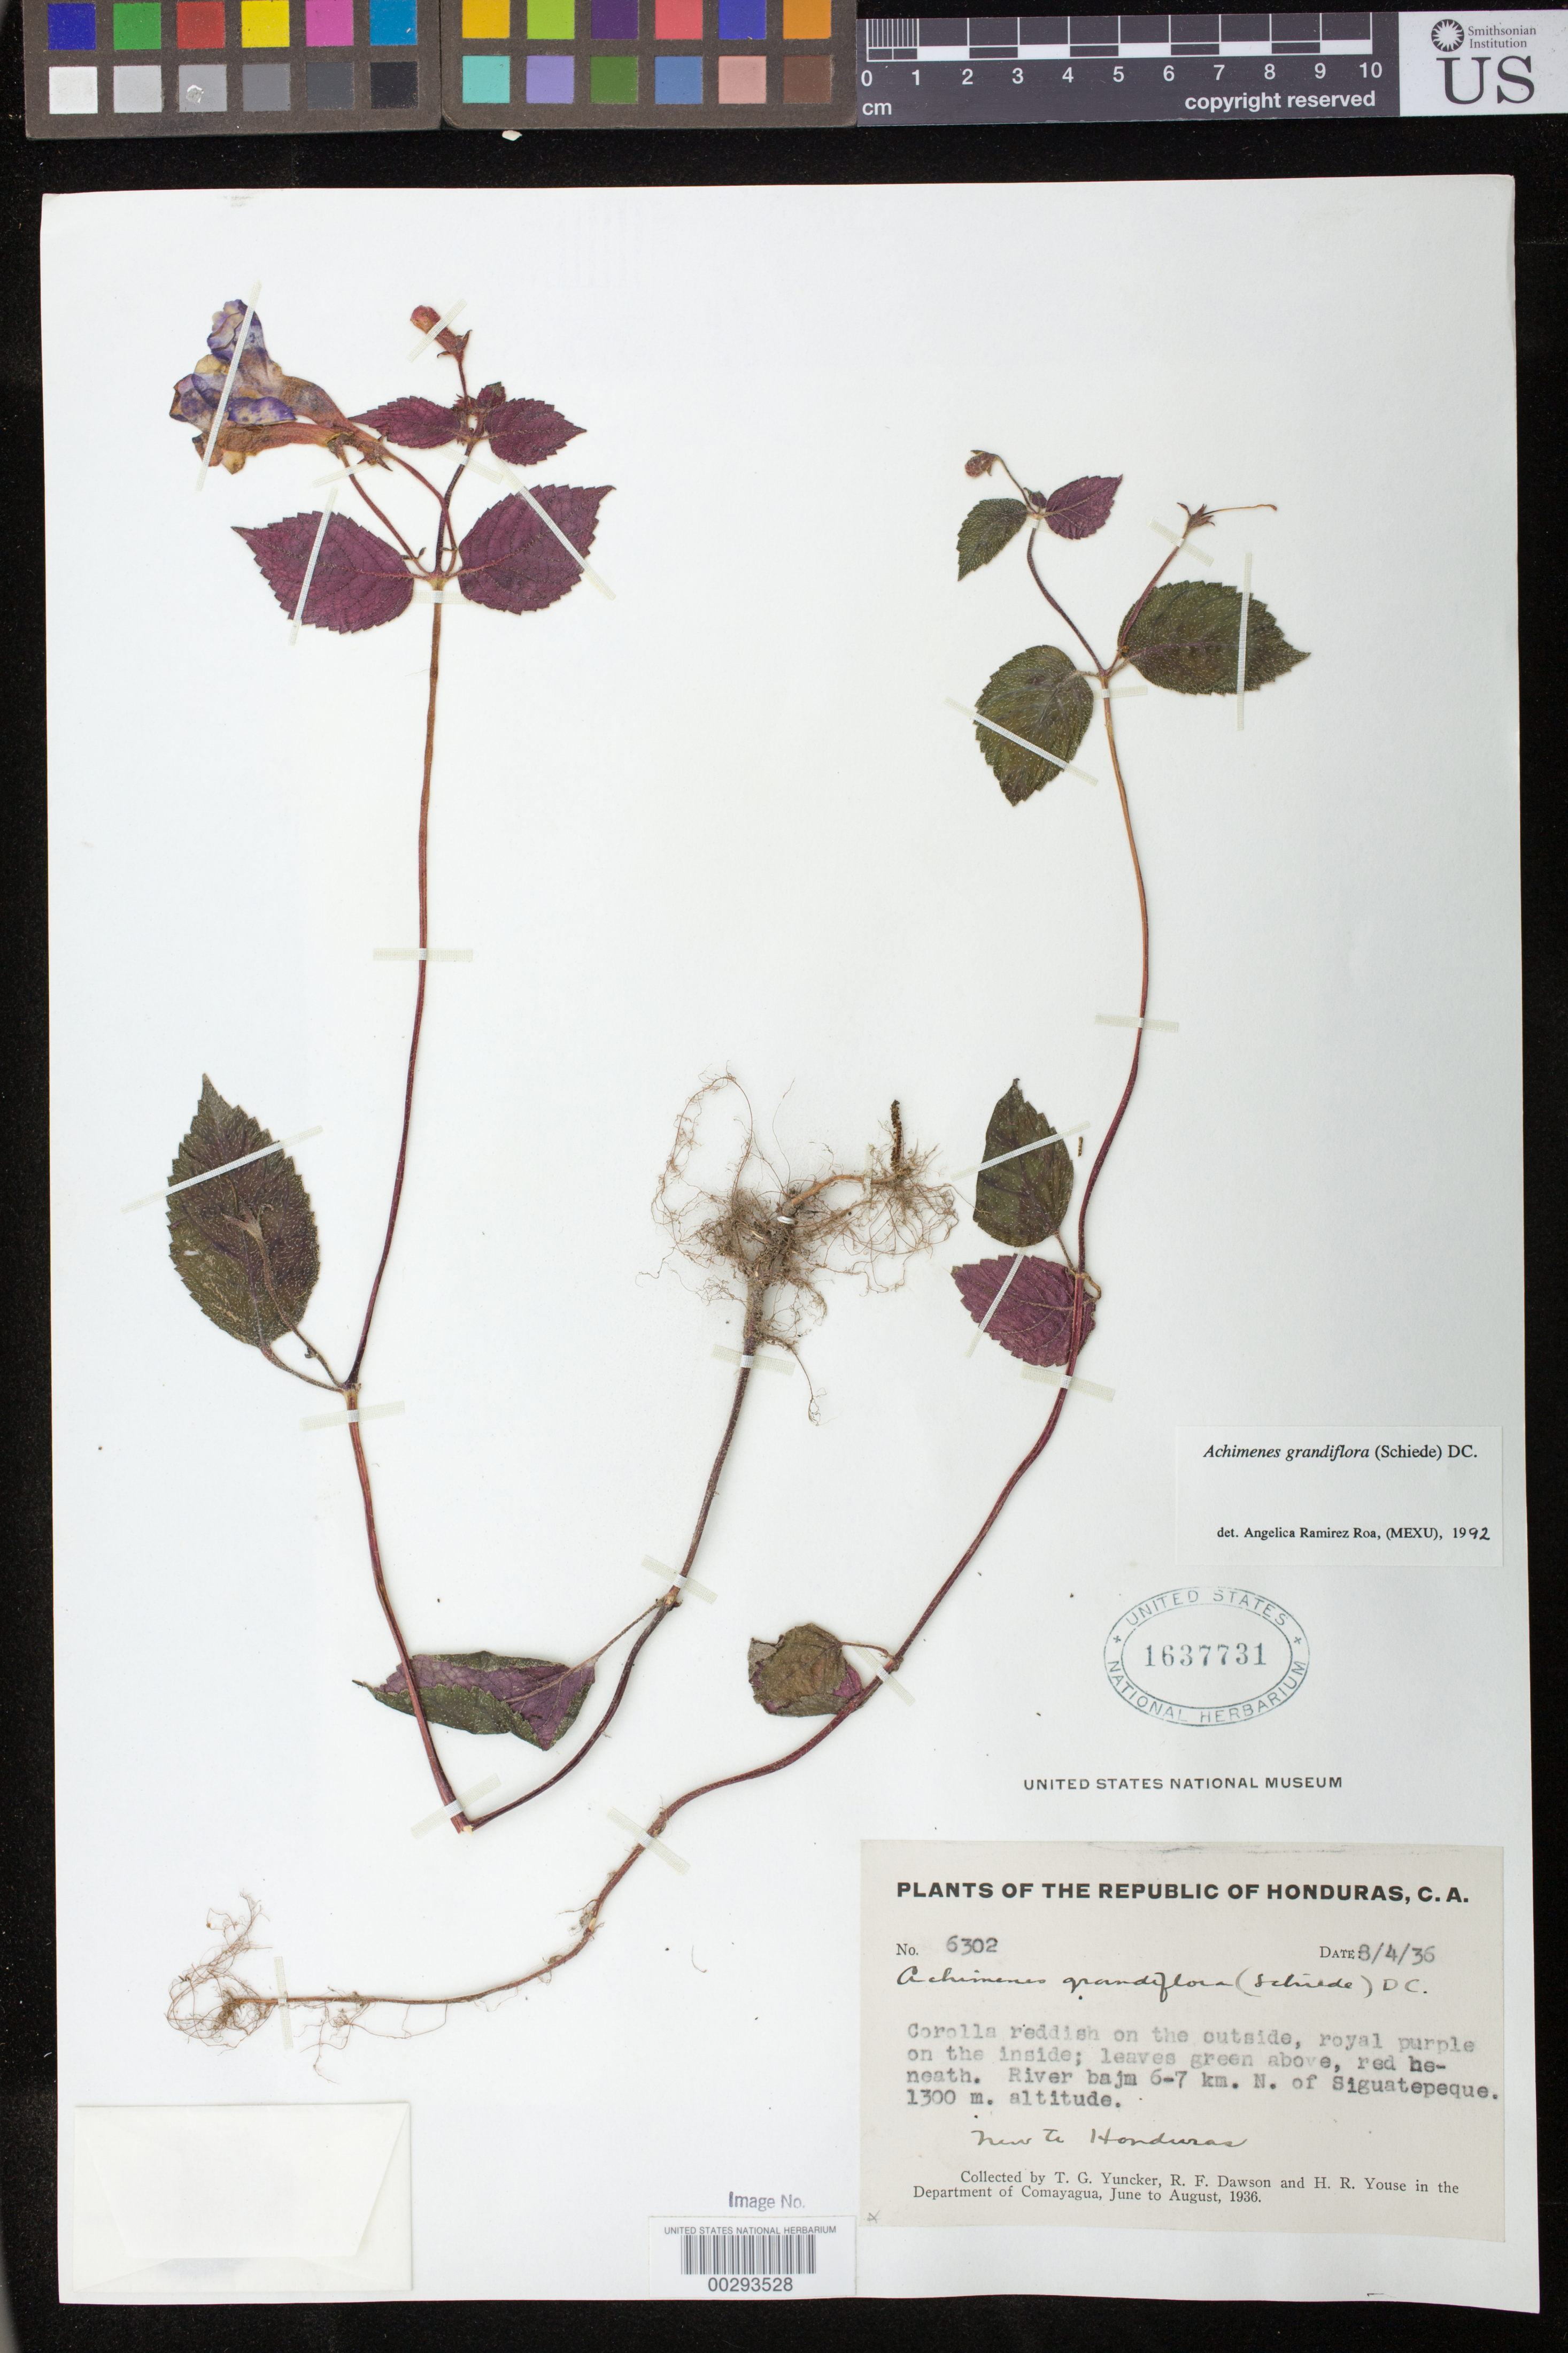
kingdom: Plantae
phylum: Tracheophyta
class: Magnoliopsida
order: Lamiales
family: Gesneriaceae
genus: Achimenes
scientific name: Achimenes grandiflora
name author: (Schiede) DC.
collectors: T. G. Yuncker, R. F. Dawson & H. Youse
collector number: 6302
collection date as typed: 04 Aug 1936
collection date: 1936-08-04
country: Honduras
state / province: Comayagua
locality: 6-7 km N of Siguatepeque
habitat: River bank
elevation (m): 1300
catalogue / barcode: US 1637731